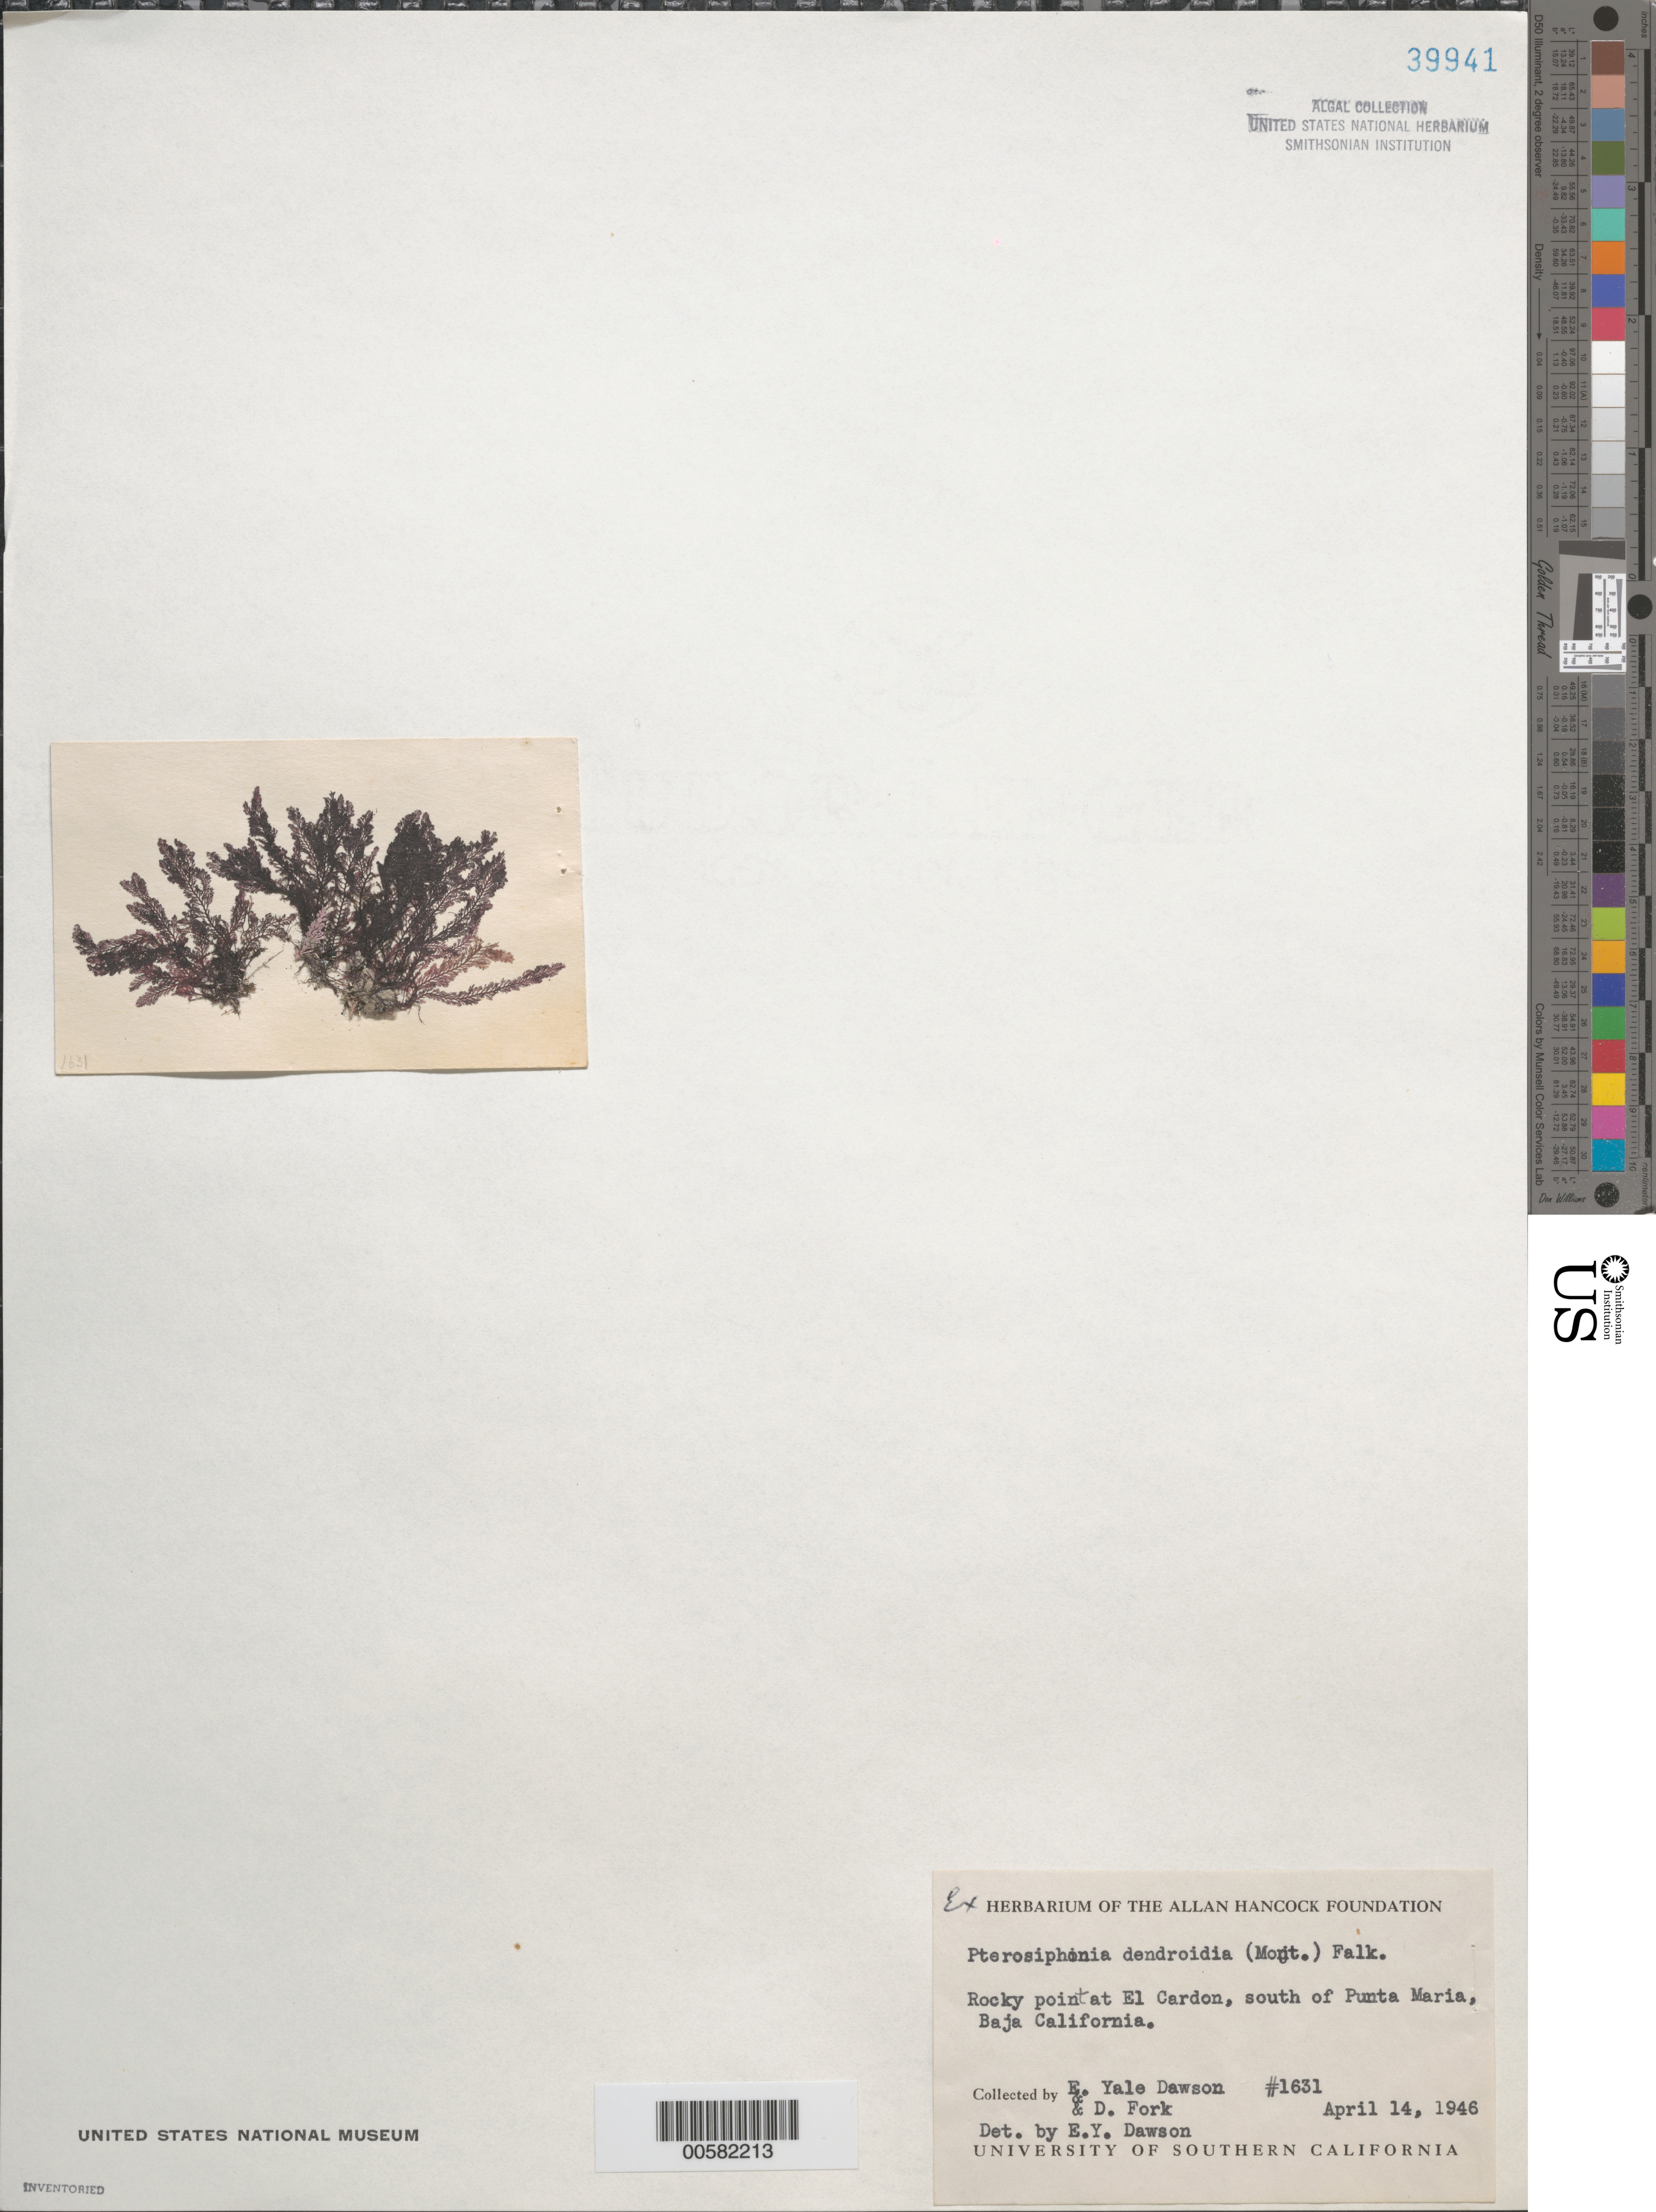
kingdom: Plantae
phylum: Rhodophyta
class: Florideophyceae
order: Ceramiales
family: Rhodomelaceae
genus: Symphyocladiella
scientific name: Symphyocladiella dendroidea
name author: (Montagne) Bustamante et al.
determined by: Algae name updating Project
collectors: E. Y. Dawson & D. Fork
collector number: EYD 1631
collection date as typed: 14 Apr 1946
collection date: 1946-04-14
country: Mexico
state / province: Baja California Norte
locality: El Cardon, south of Punta Maria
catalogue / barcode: US 39941